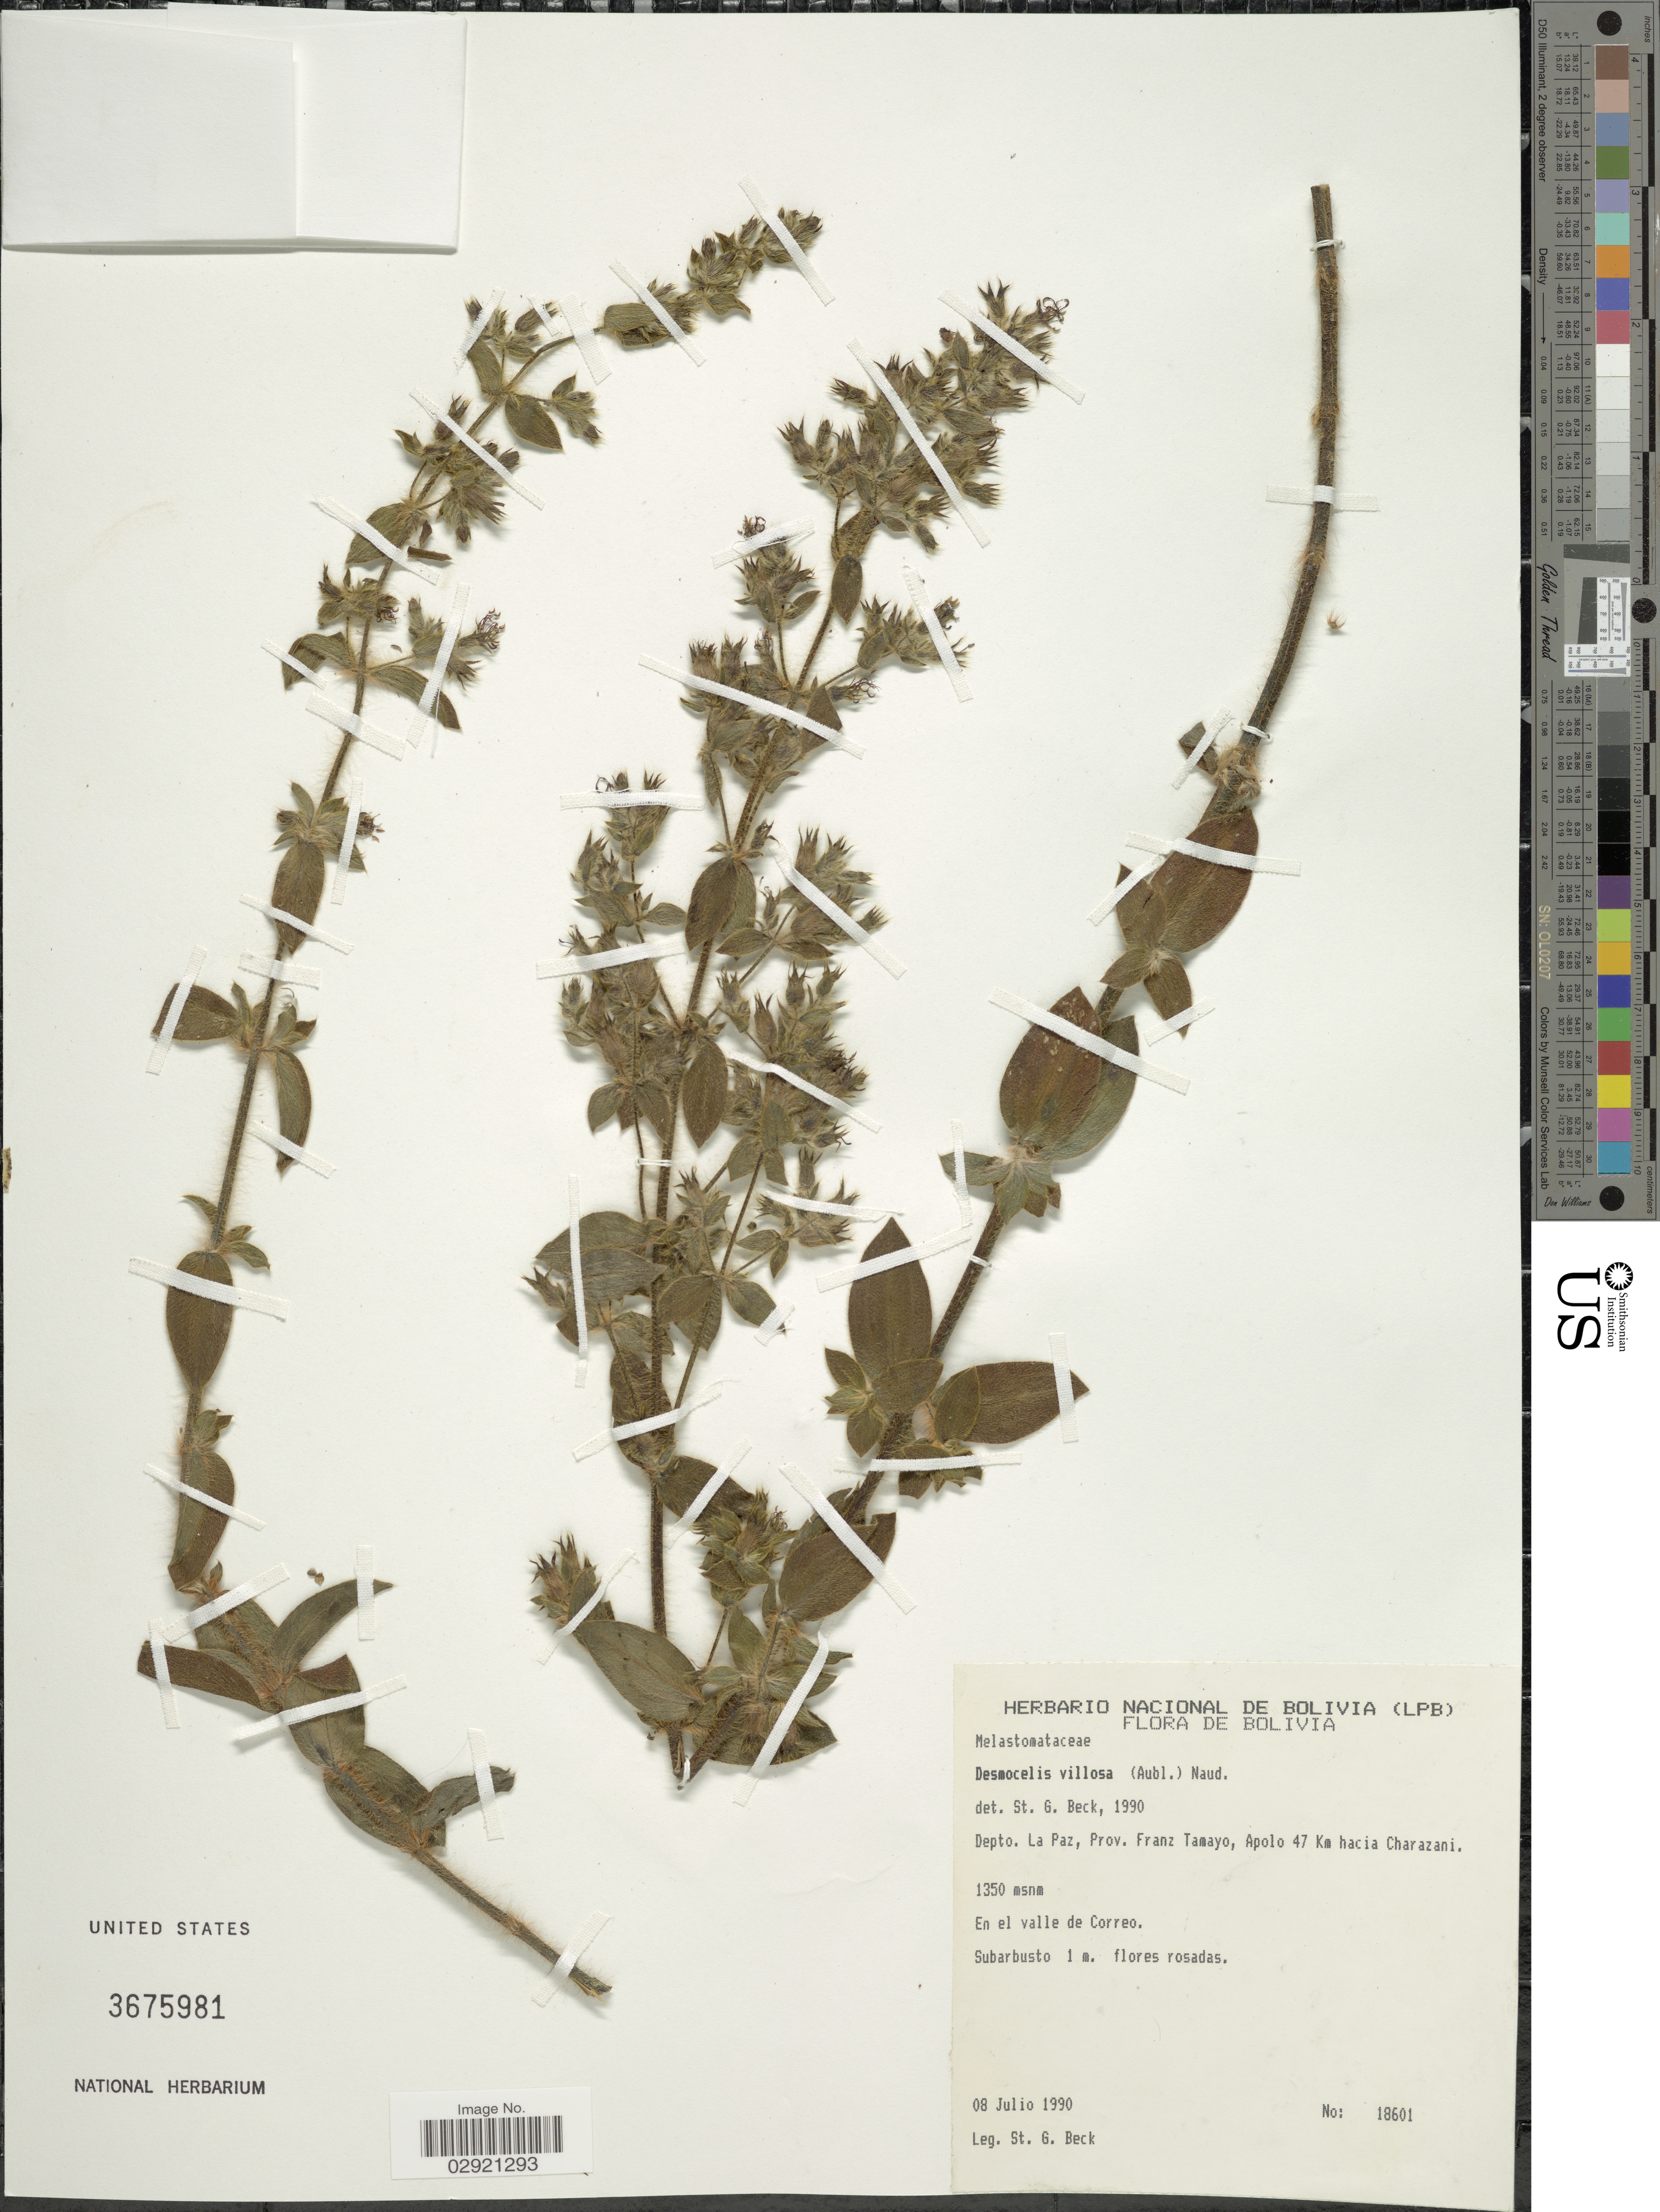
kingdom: Plantae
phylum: Tracheophyta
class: Magnoliopsida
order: Myrtales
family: Melastomataceae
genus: Desmoscelis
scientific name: Desmoscelis villosa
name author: (Aubl.) Naudin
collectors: S. G. Beck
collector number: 18601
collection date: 1990-07-08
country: Bolivia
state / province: La Paz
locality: Depto. La Paz, Prov. Franz Tamayo, Apolo 47 Km hacia Charazani. En el valle de Correo.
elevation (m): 1350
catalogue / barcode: US 3675981